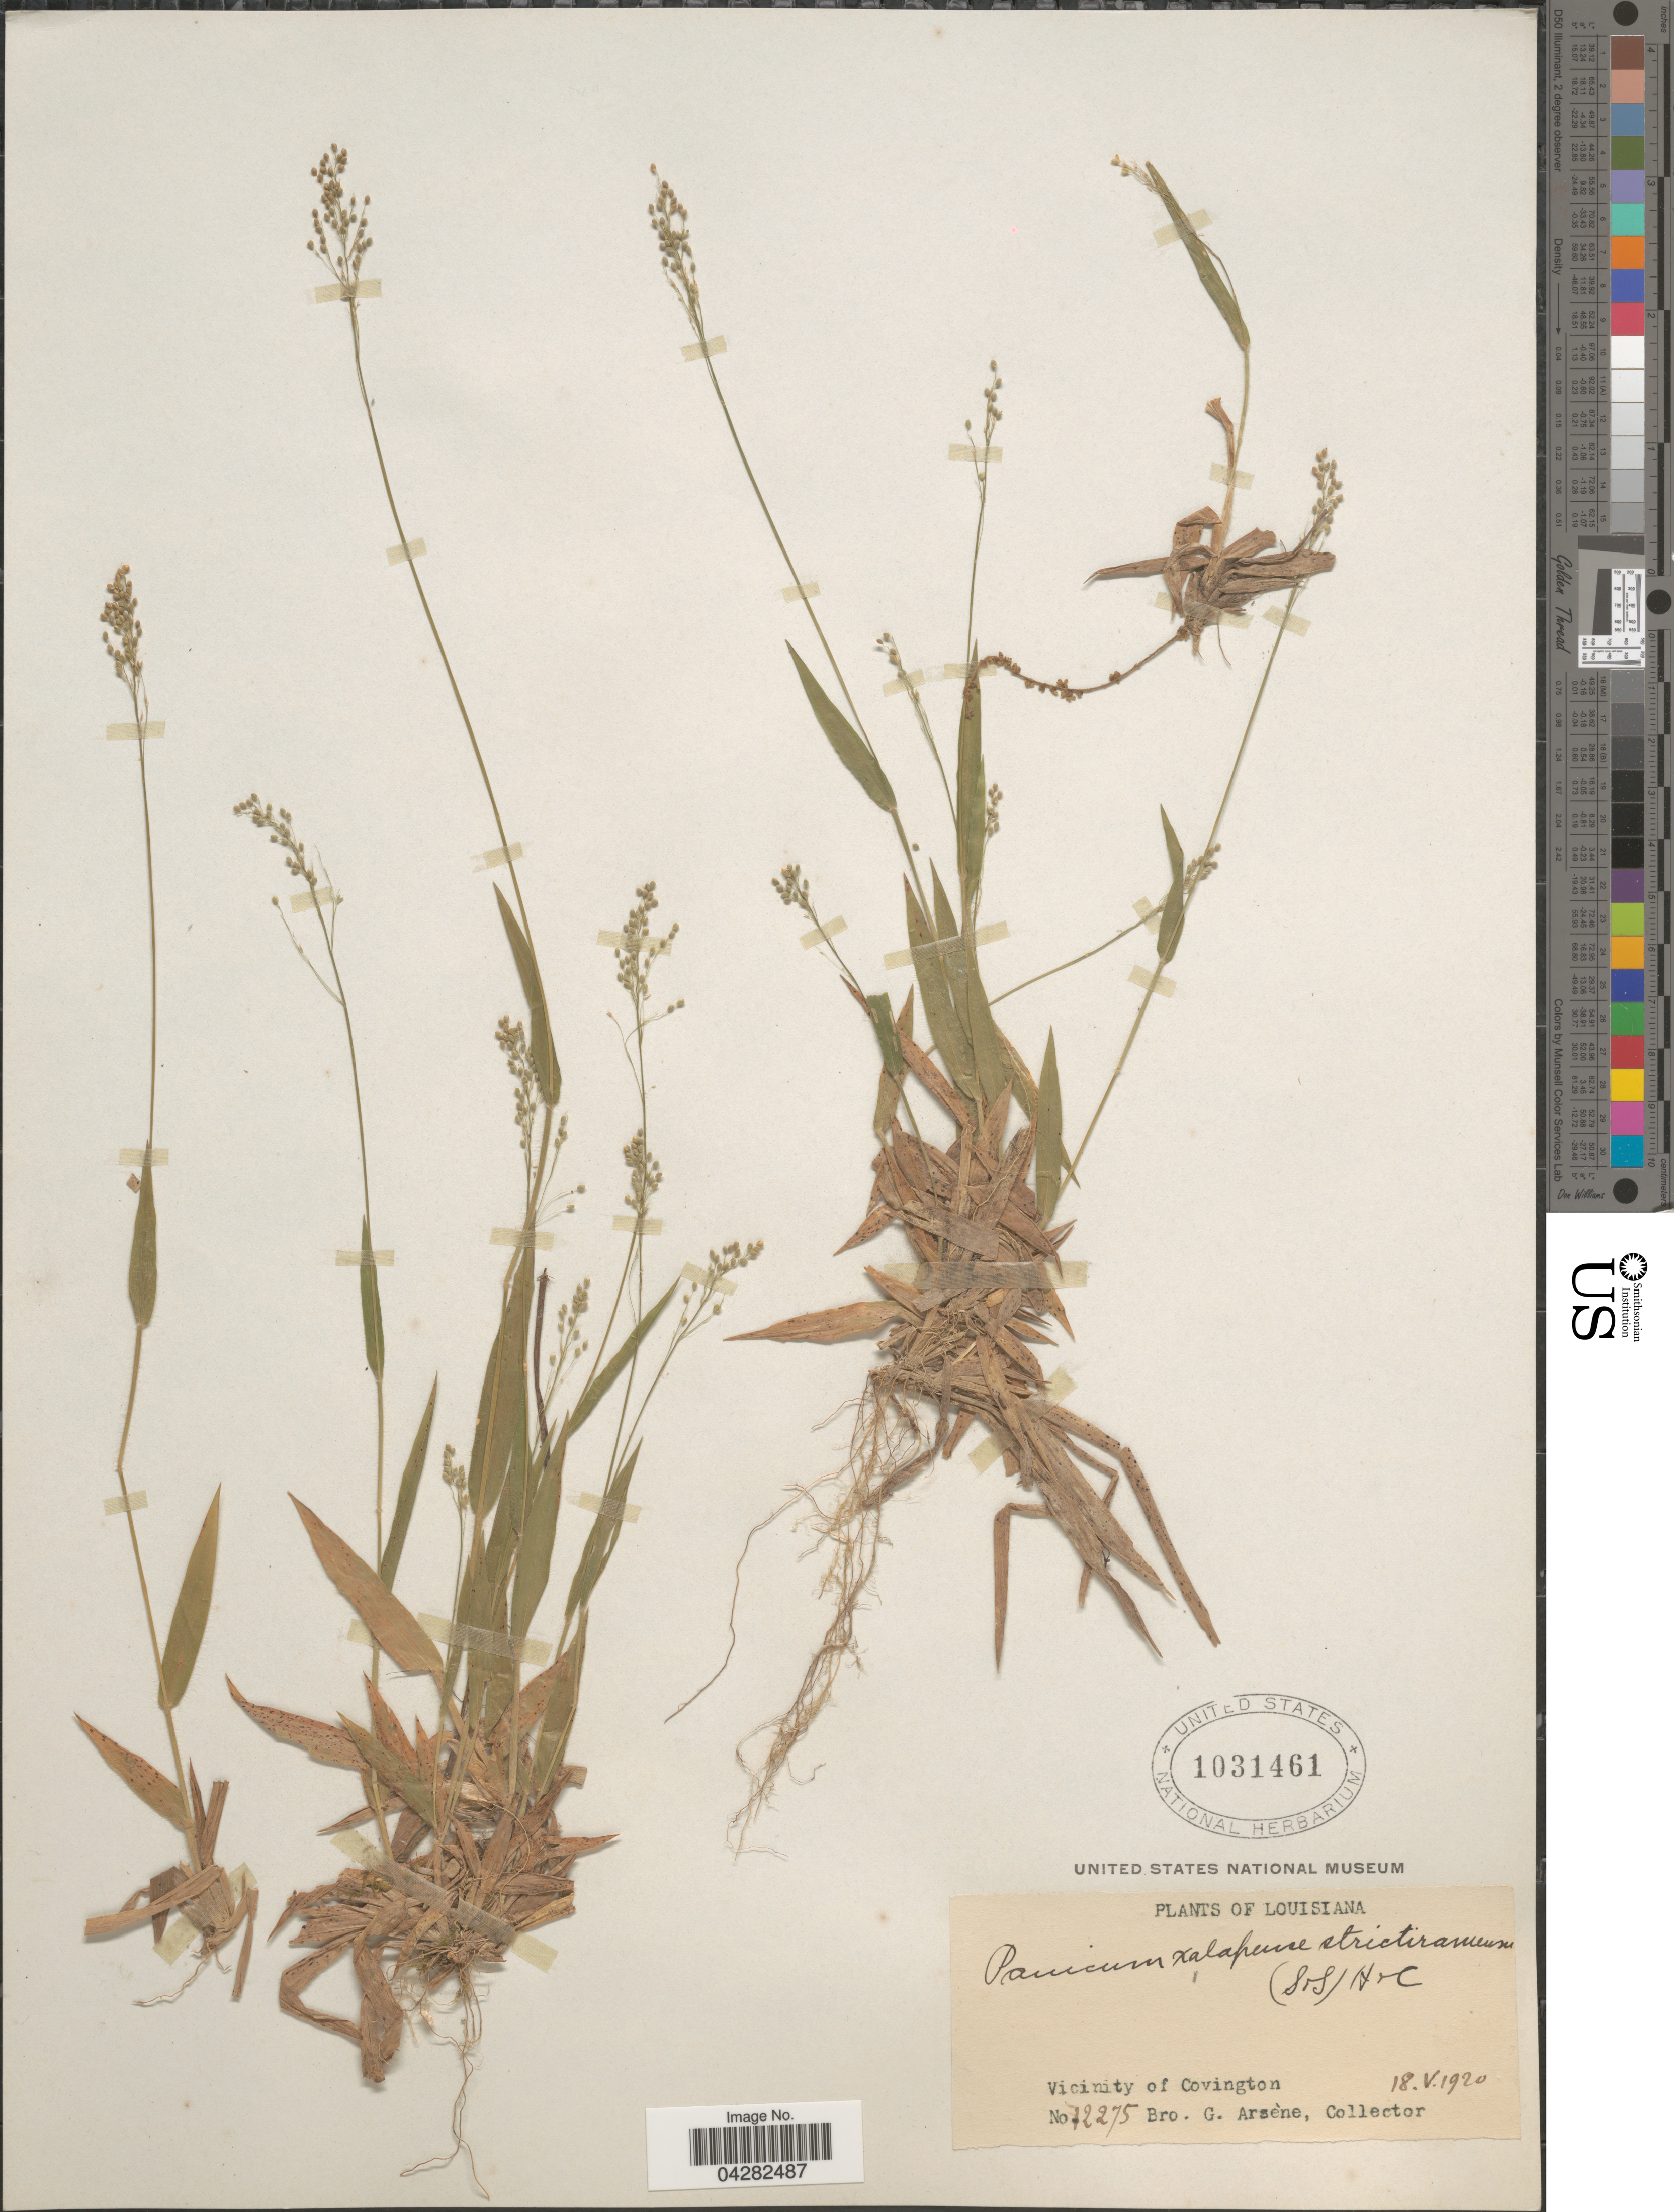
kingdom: Plantae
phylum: Tracheophyta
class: Liliopsida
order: Poales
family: Poaceae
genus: Dichanthelium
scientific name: Dichanthelium laxiflorum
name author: (Lam.) Gould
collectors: Bro. G. Arsène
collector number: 12275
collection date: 1920-05-18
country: United States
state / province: Louisiana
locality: Vicinity of Covington.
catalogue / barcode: US 1031461